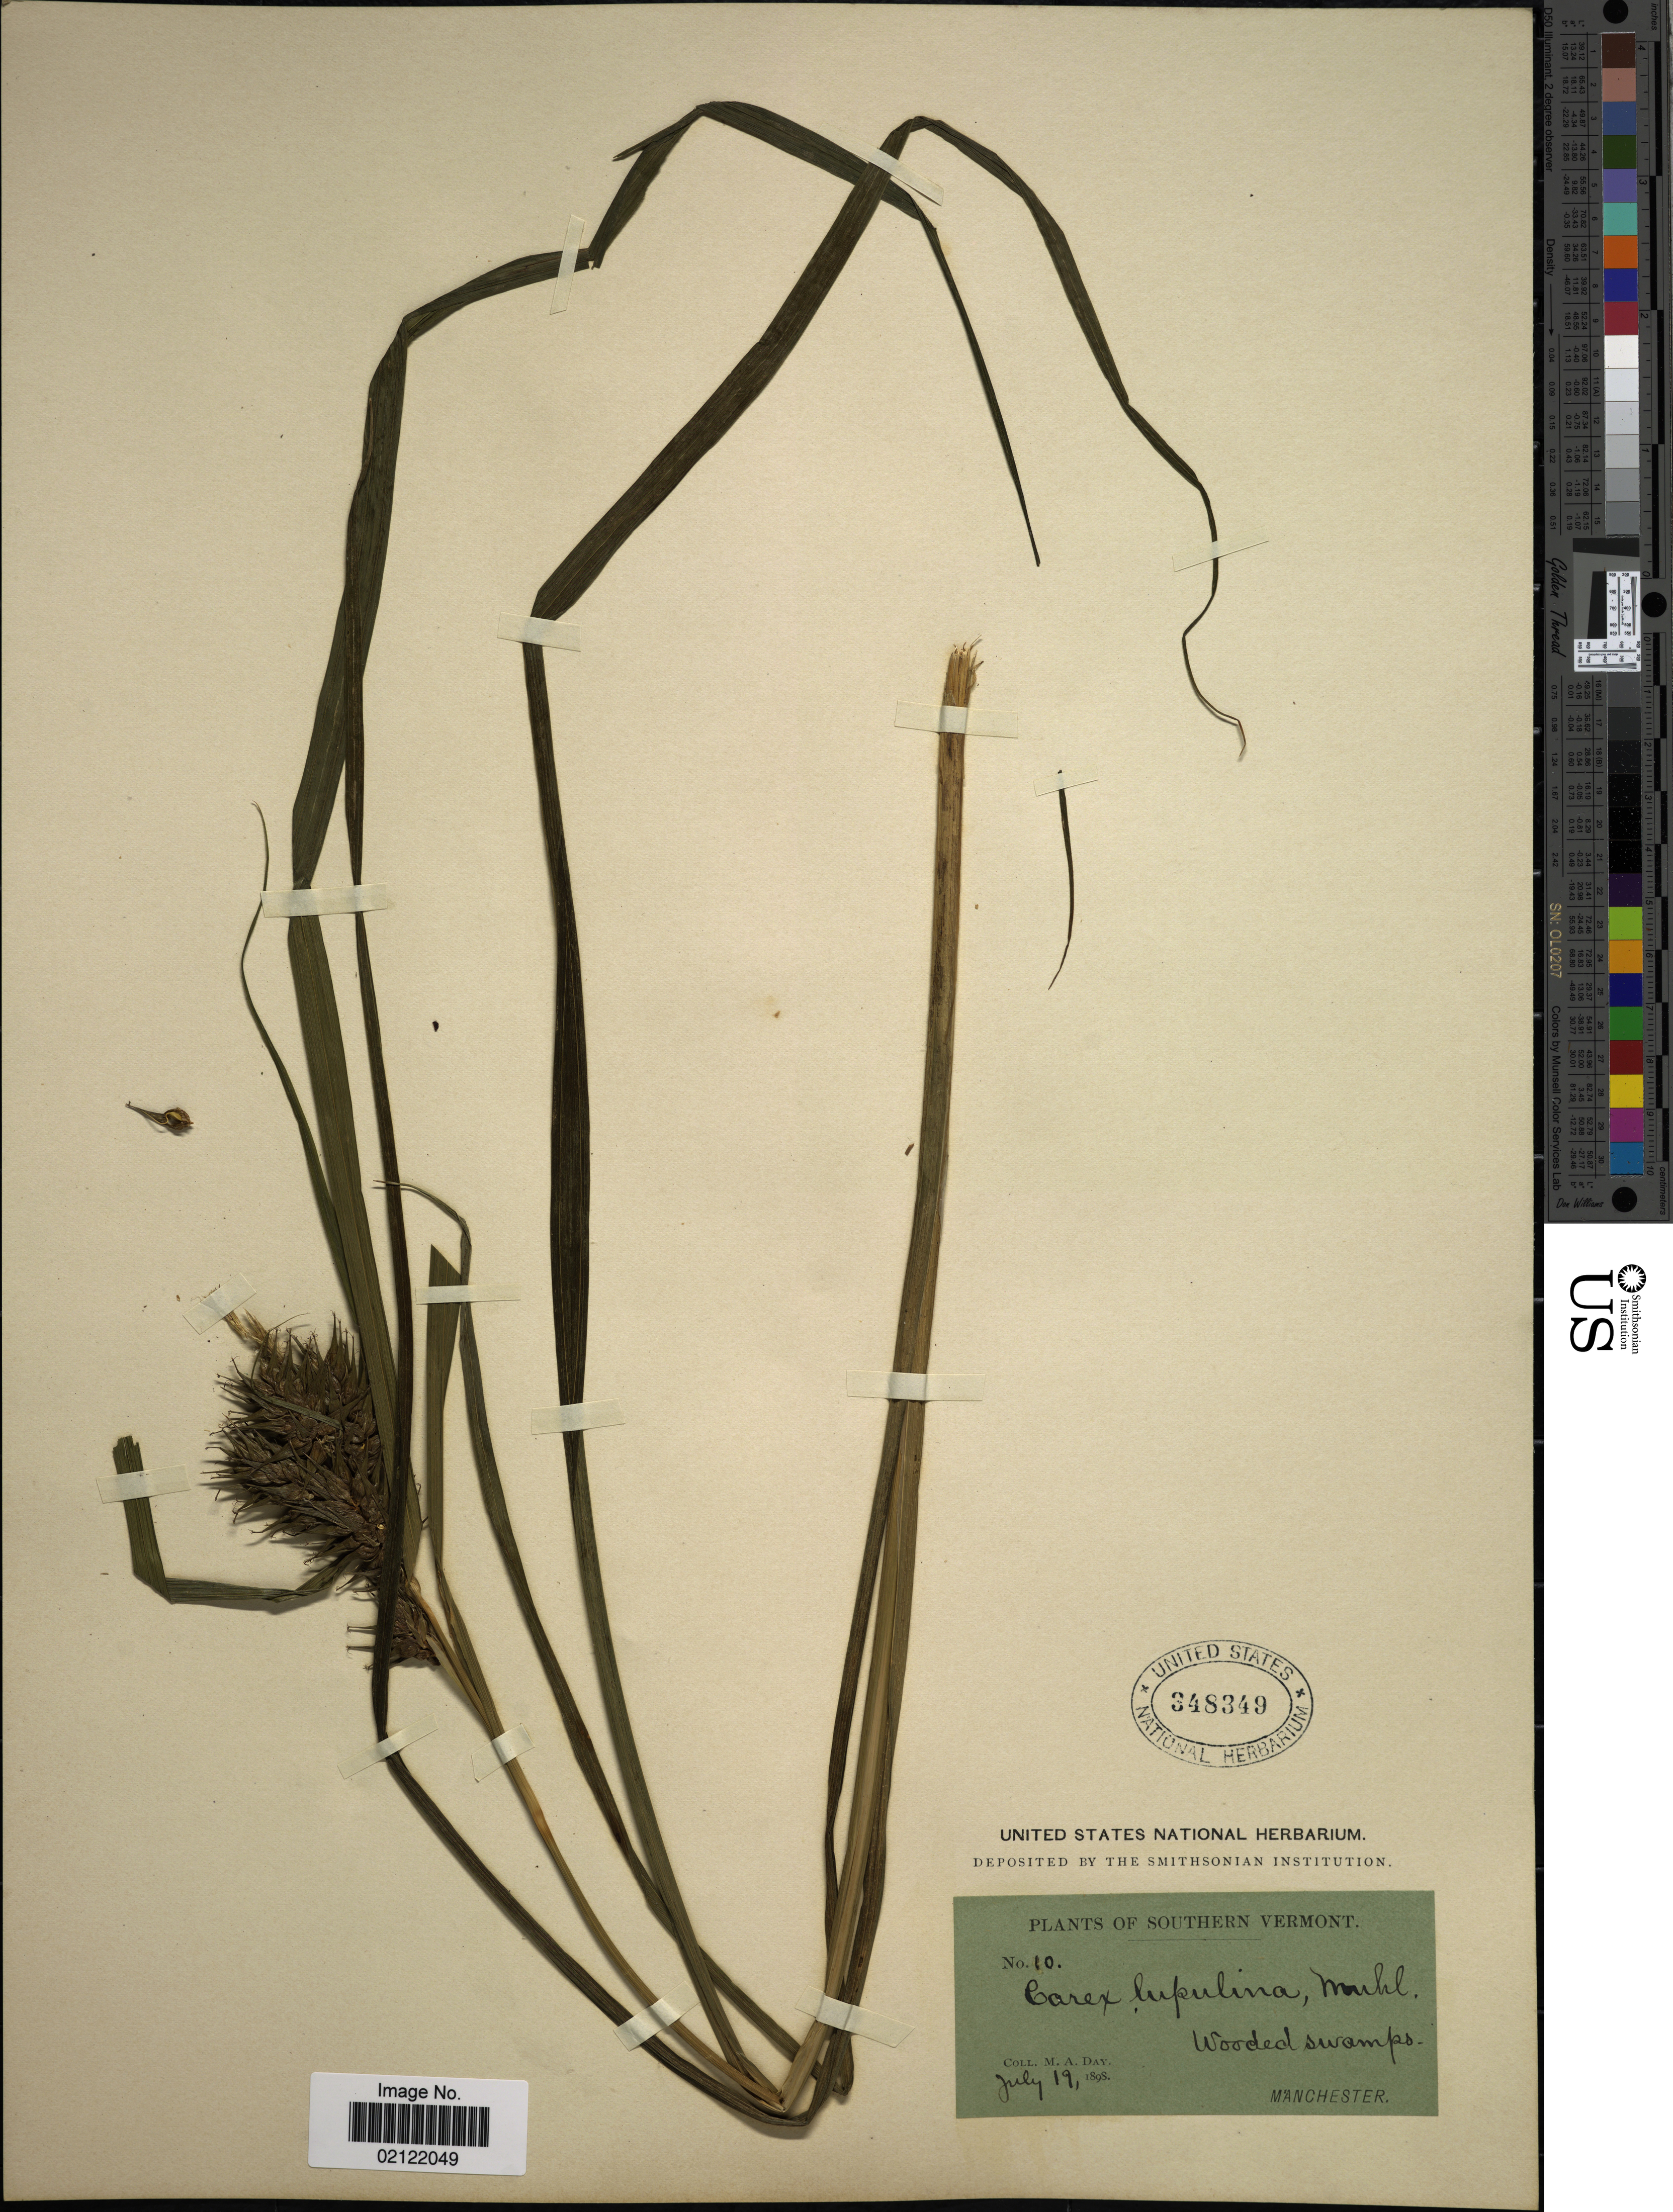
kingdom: Plantae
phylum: Tracheophyta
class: Liliopsida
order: Poales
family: Cyperaceae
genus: Carex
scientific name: Carex lupulina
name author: Muhl. ex Willd.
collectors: M. Day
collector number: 10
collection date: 1898-07-19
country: United States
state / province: Vermont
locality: Southern Vermont. Wooded swamps. Manchester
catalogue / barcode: US 348349